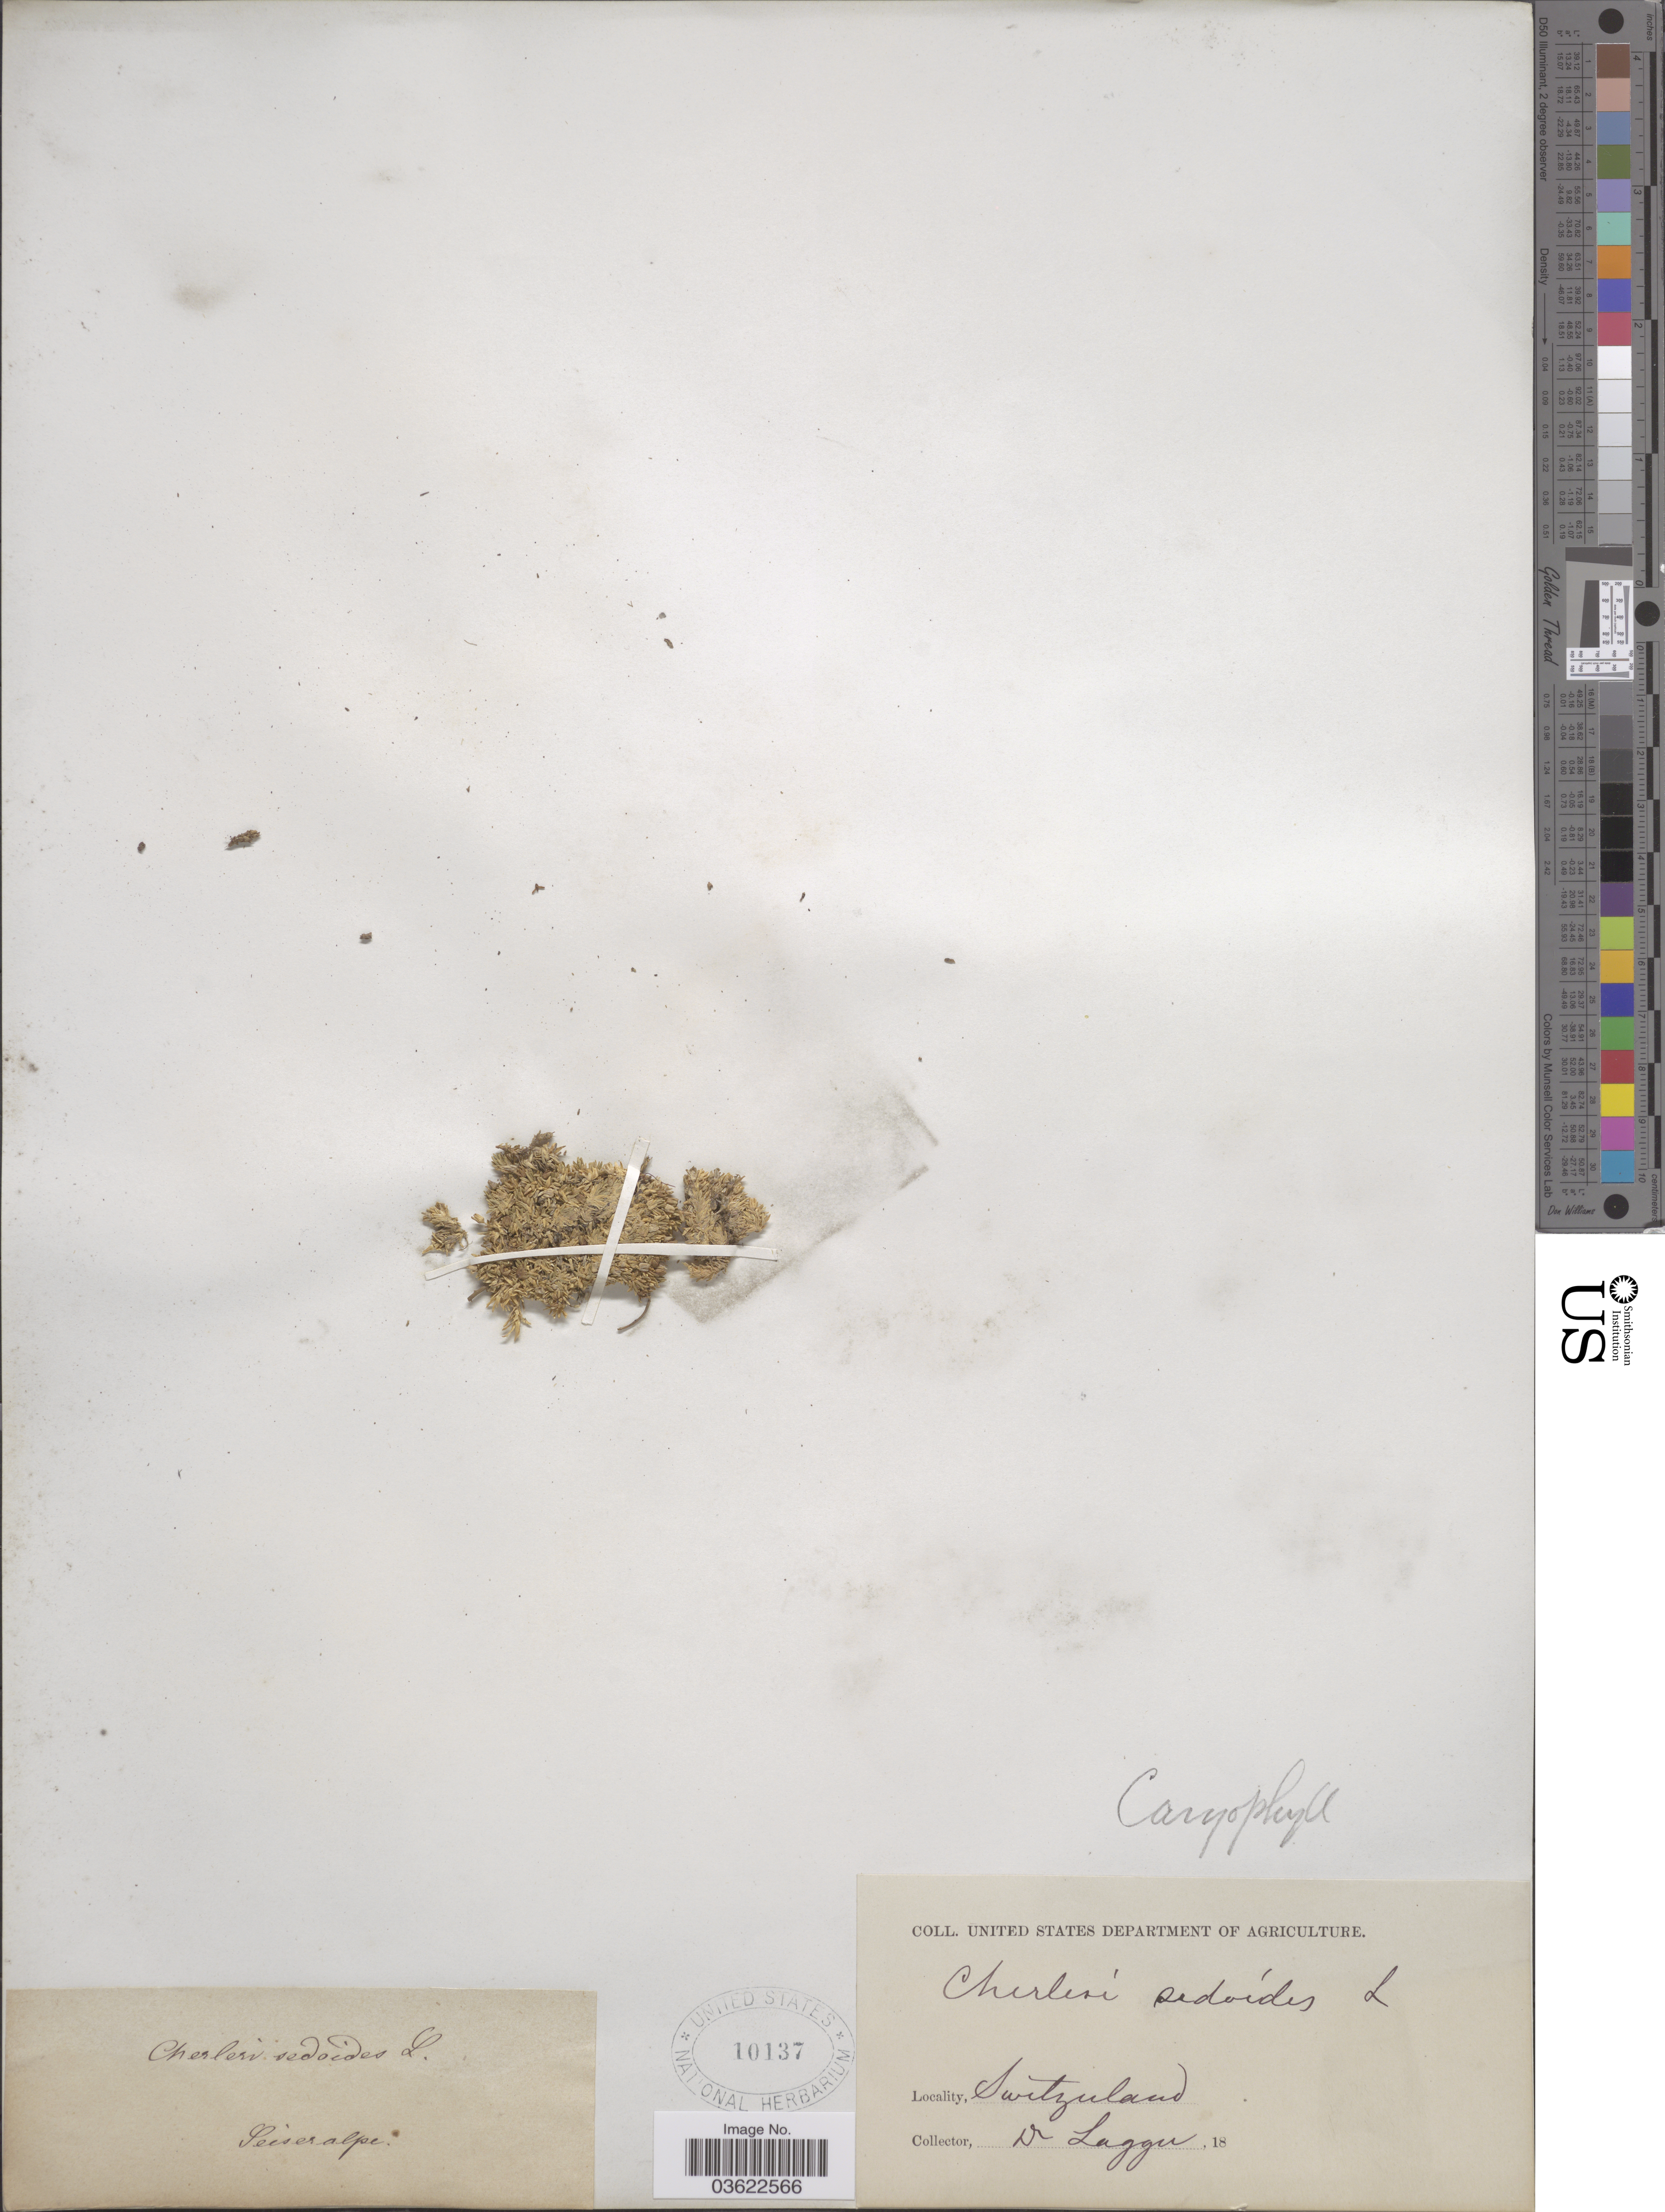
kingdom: Plantae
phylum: Tracheophyta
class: Magnoliopsida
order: Caryophyllales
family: Caryophyllaceae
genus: Cherleria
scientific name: Cherleria sedoides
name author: L.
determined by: Strong, Mark T., (BOT), Smithsonian Institution - National Museum of Natural History (UNITED STATES)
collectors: F. J. Lagger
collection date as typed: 18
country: Switzerland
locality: Seiseralpe.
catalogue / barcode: US 10137